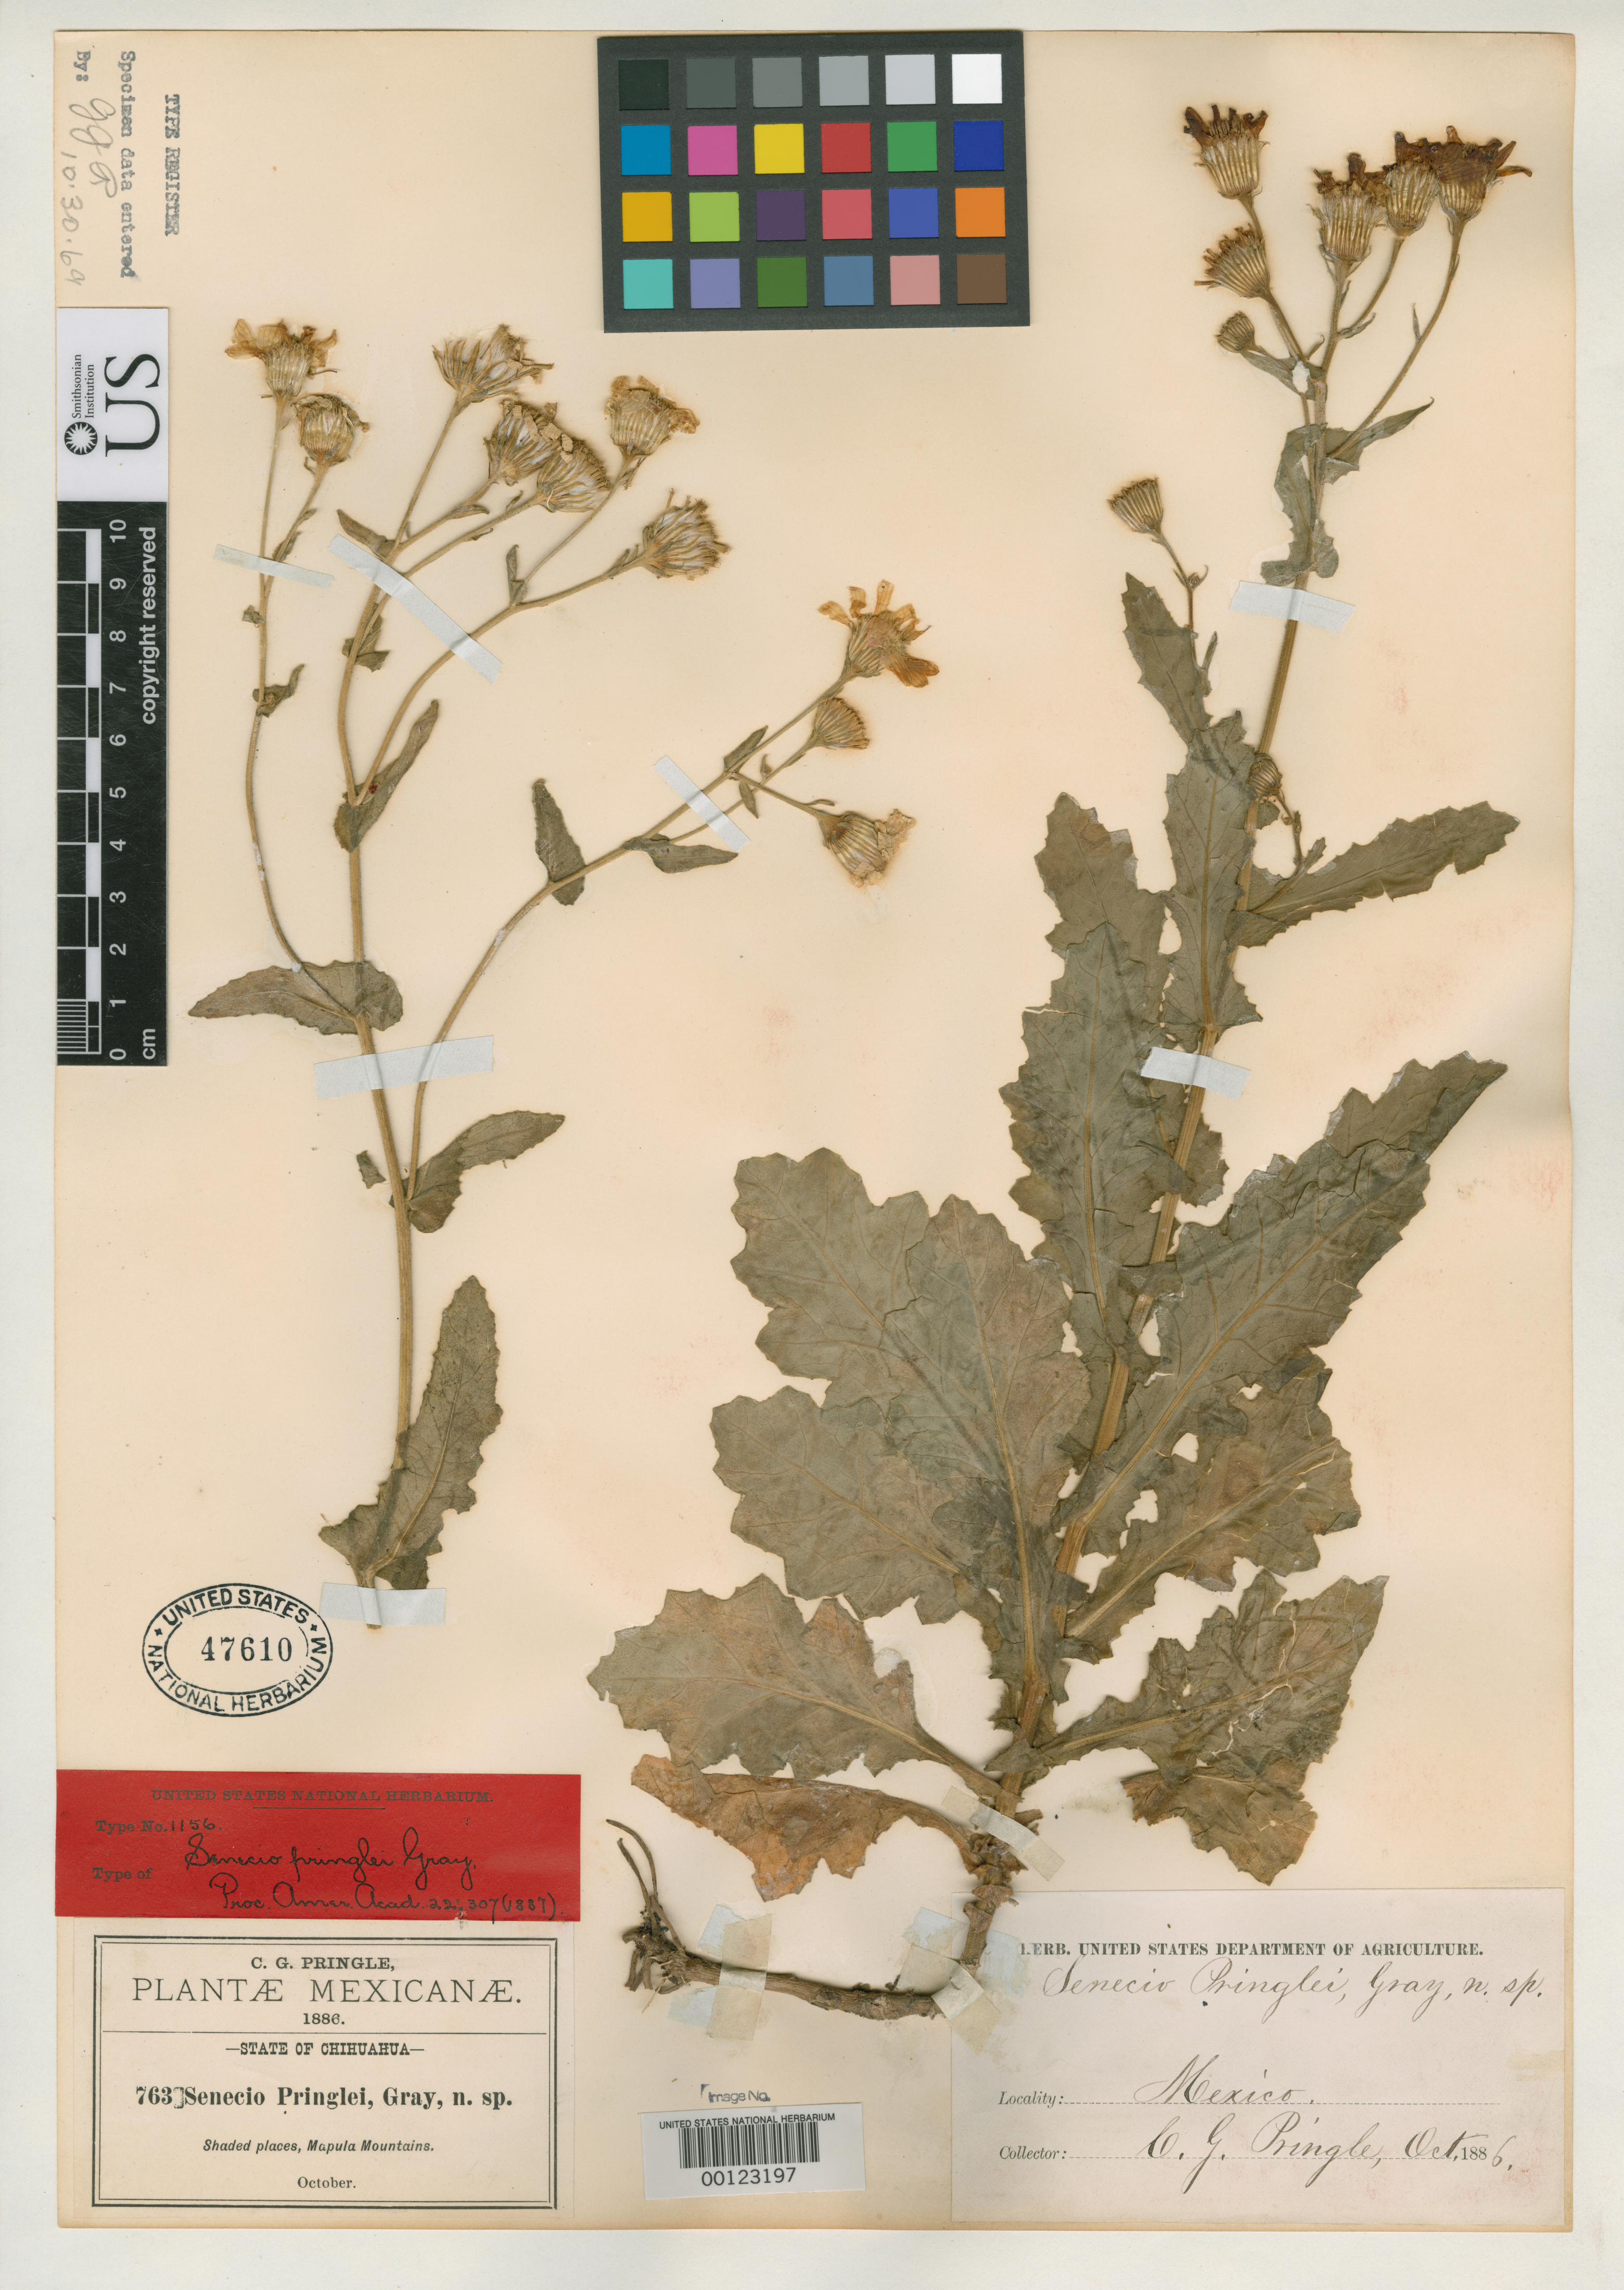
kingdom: Plantae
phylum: Tracheophyta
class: Magnoliopsida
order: Asterales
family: Asteraceae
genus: Senecio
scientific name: Senecio pringlei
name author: A. Gray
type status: Type Collection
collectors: C. G. Pringle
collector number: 763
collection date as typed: Oct 1886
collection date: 1886-10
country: Mexico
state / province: Chihuahua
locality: Mapula Mts.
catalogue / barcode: US 47610